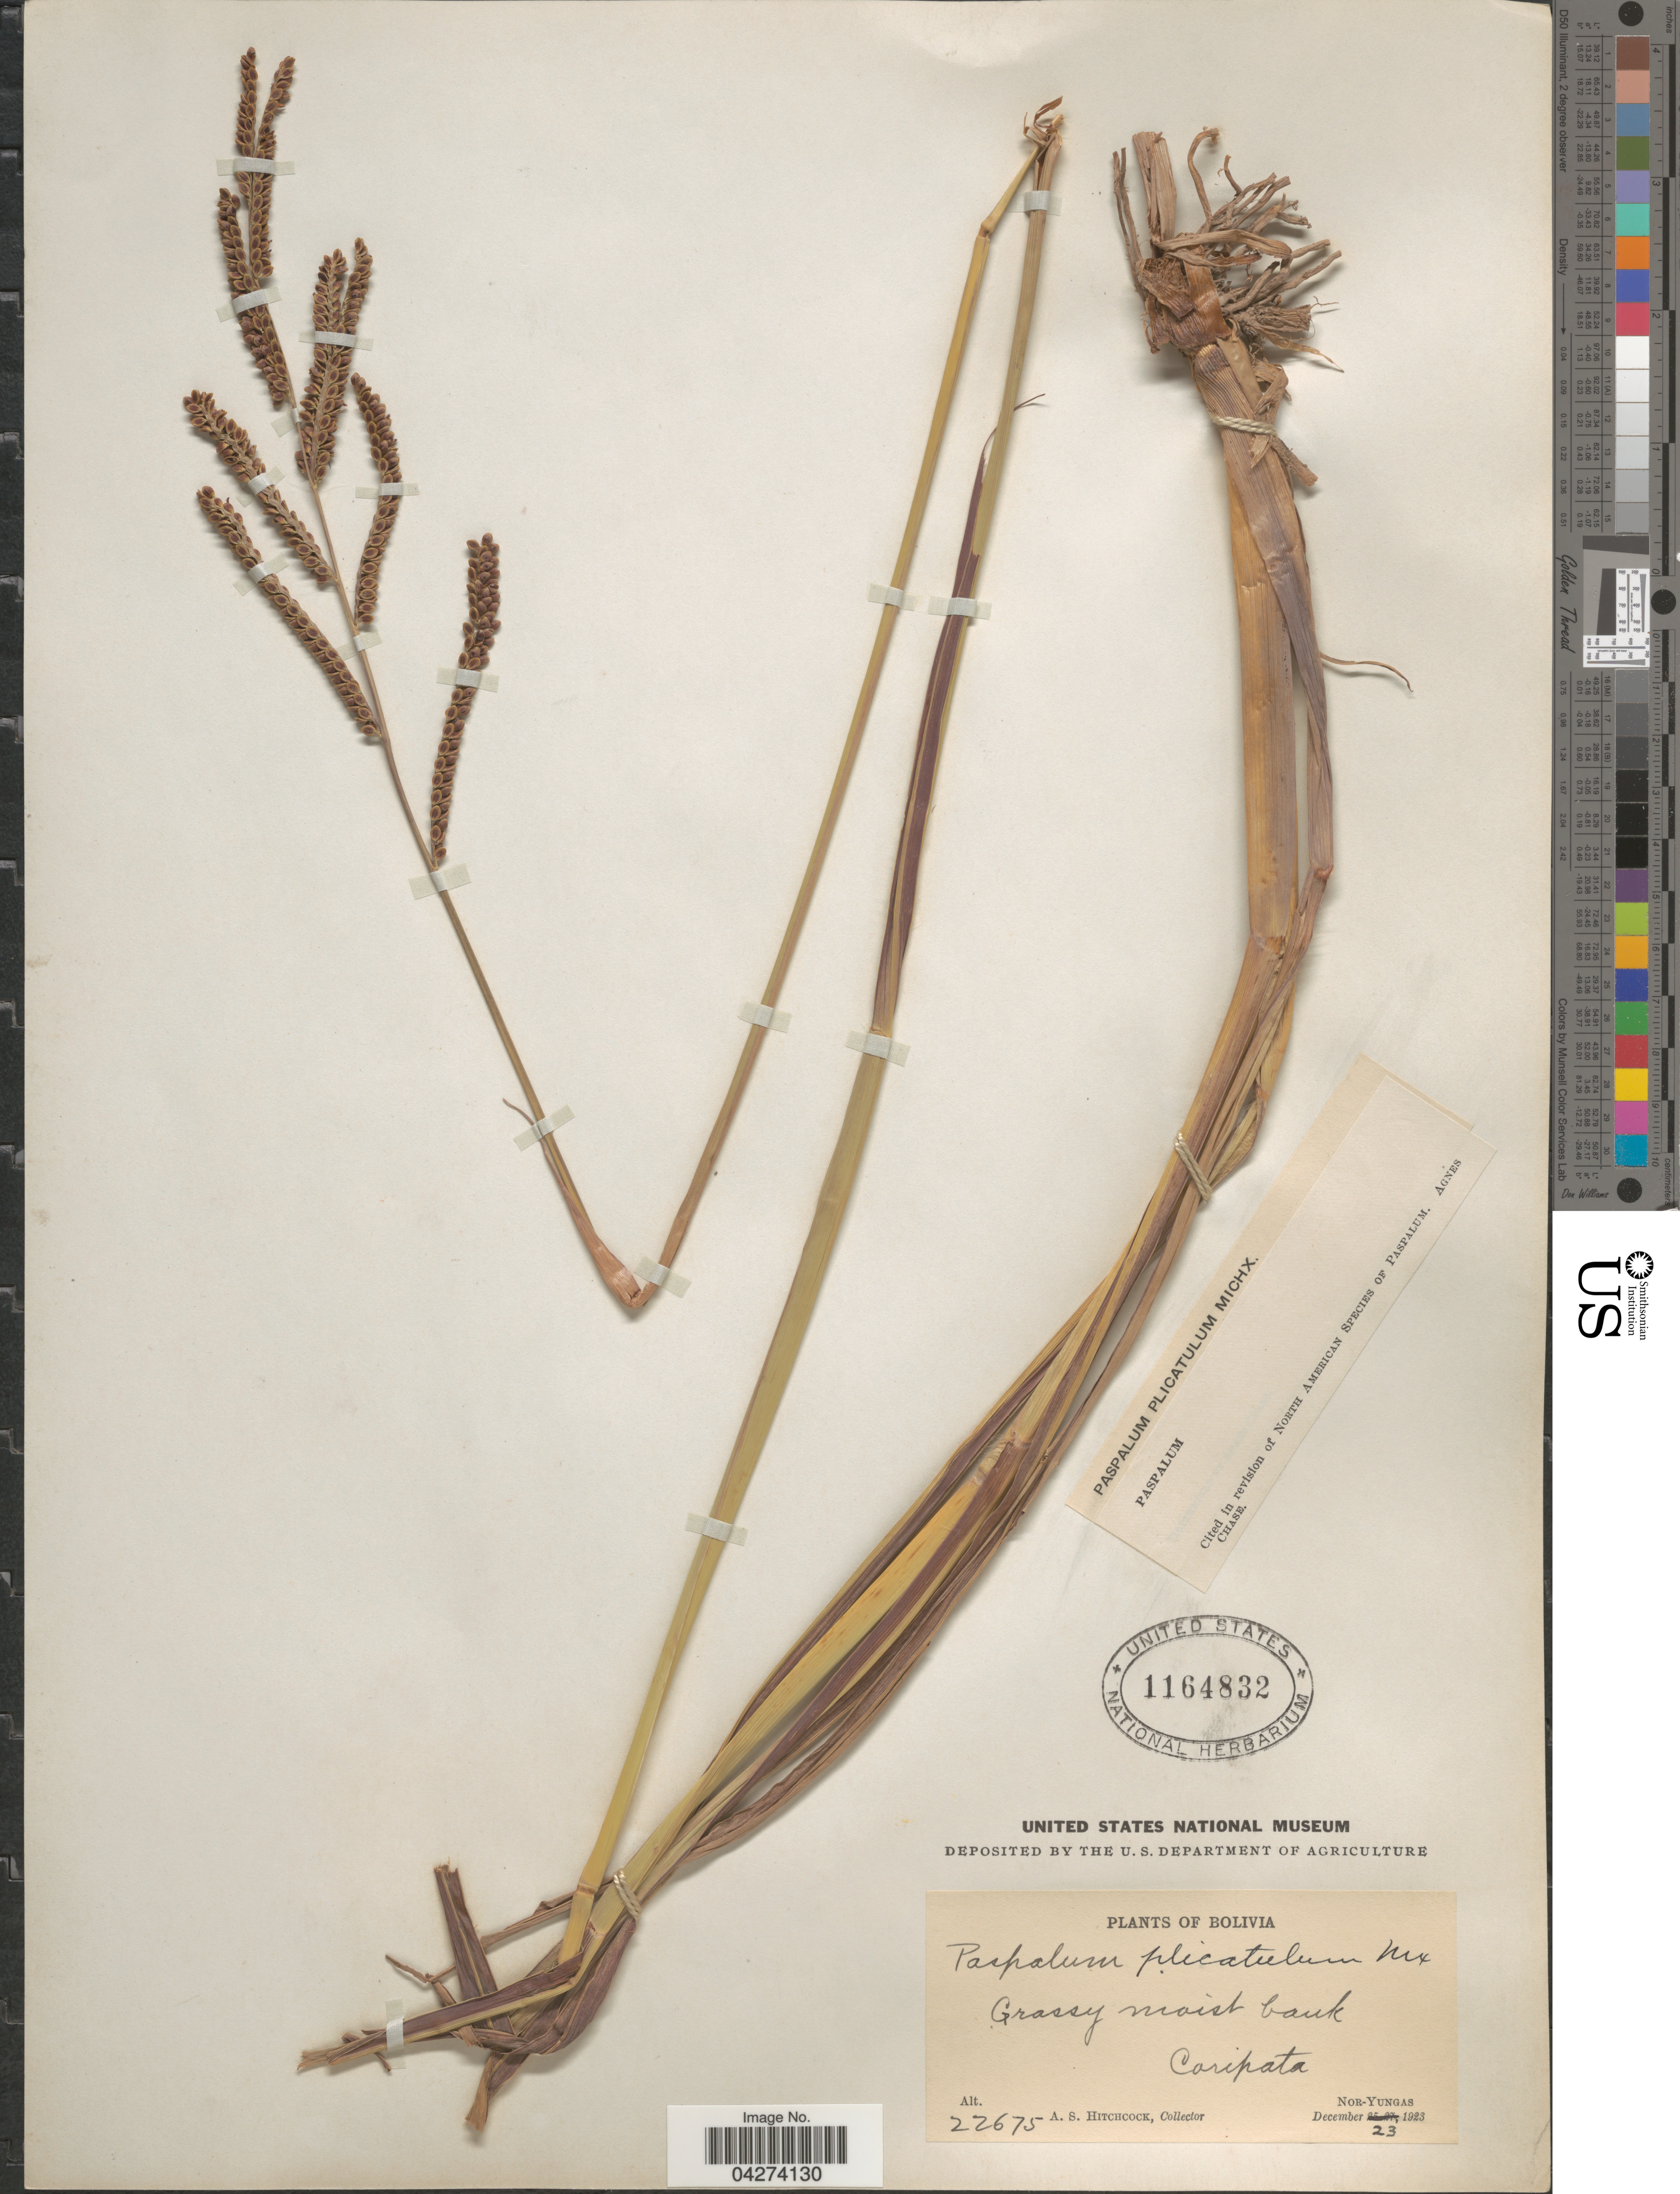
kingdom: Plantae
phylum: Tracheophyta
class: Liliopsida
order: Poales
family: Poaceae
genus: Paspalum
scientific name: Paspalum plicatulum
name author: Michx.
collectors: A. S. Hitchcock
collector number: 22675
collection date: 1923-12-23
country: Bolivia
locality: Coripata. Nor-Yungas.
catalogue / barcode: US 1164832